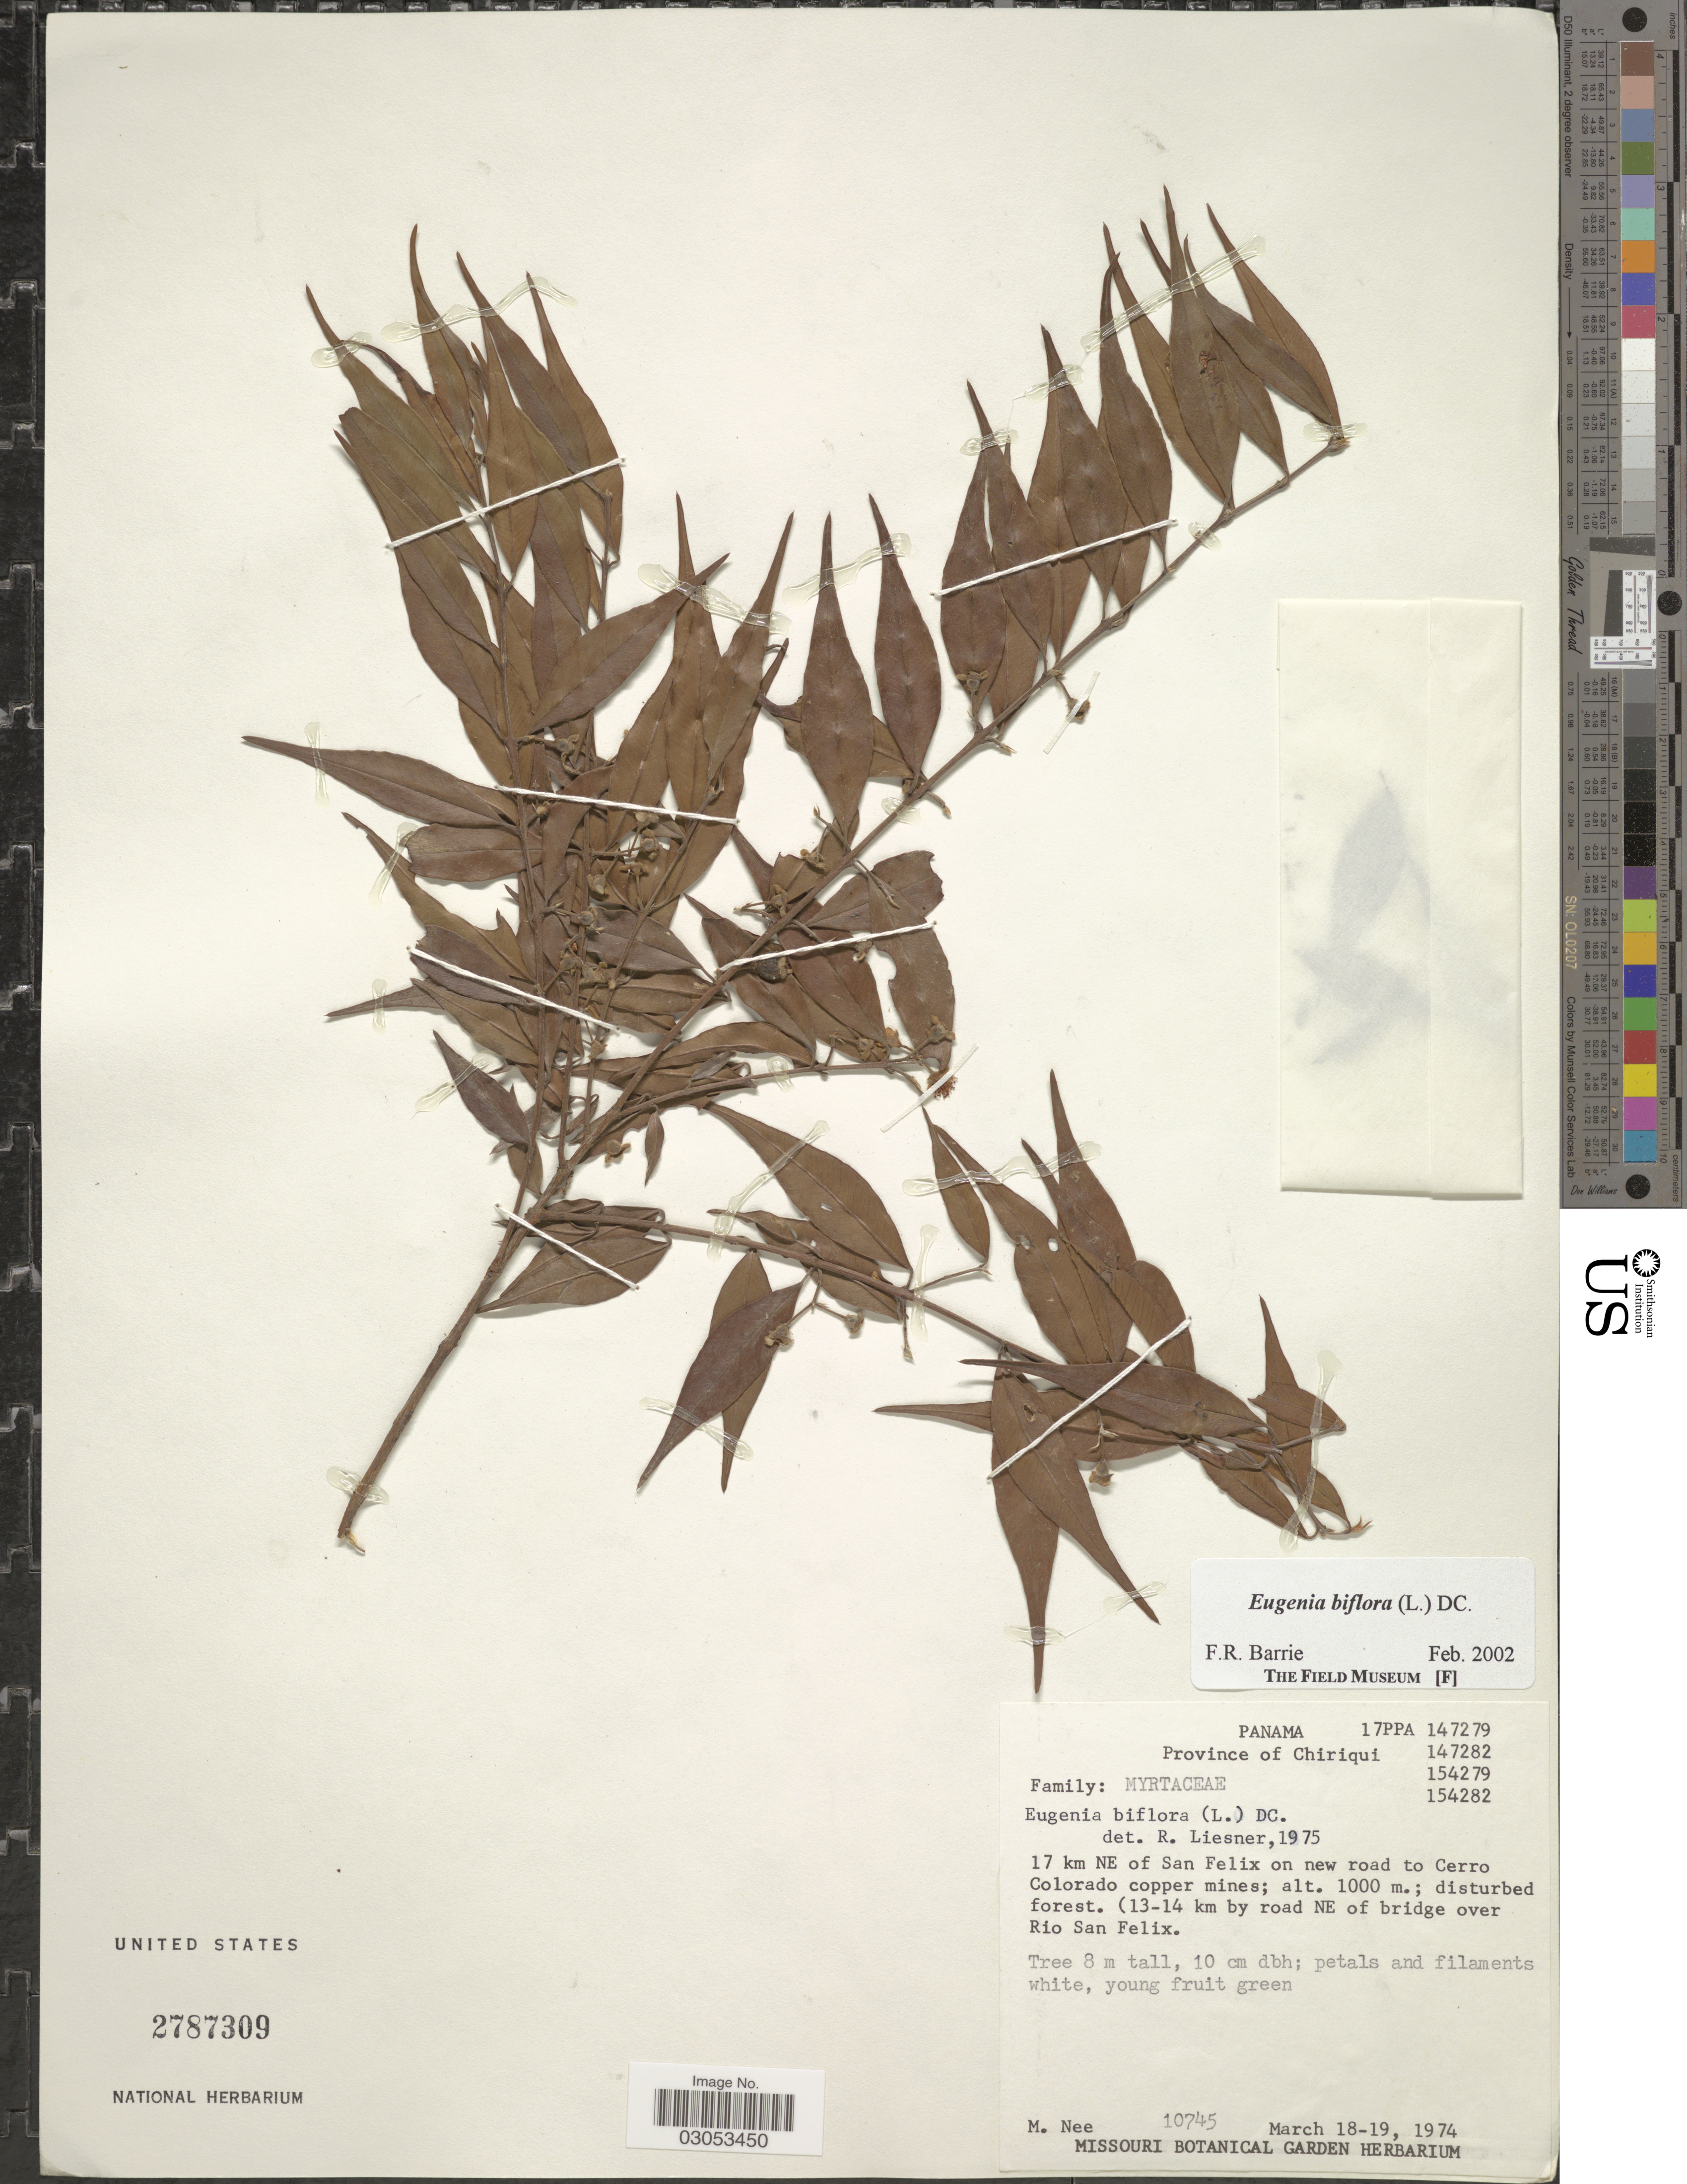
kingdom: Plantae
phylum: Tracheophyta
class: Magnoliopsida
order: Myrtales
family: Myrtaceae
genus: Eugenia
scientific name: Eugenia biflora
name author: (L.) DC.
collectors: M. Nee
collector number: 10745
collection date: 1974-03-18/1974-03-19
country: Panama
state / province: Chiriqui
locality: Province of Chiriqui. 17 km NE of San Felix on new road to Cerro Colorado copper mines; disturbed forest. (13-14 km by road NE of bridge over Rio San Felix.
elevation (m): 1000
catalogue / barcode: US 2787309